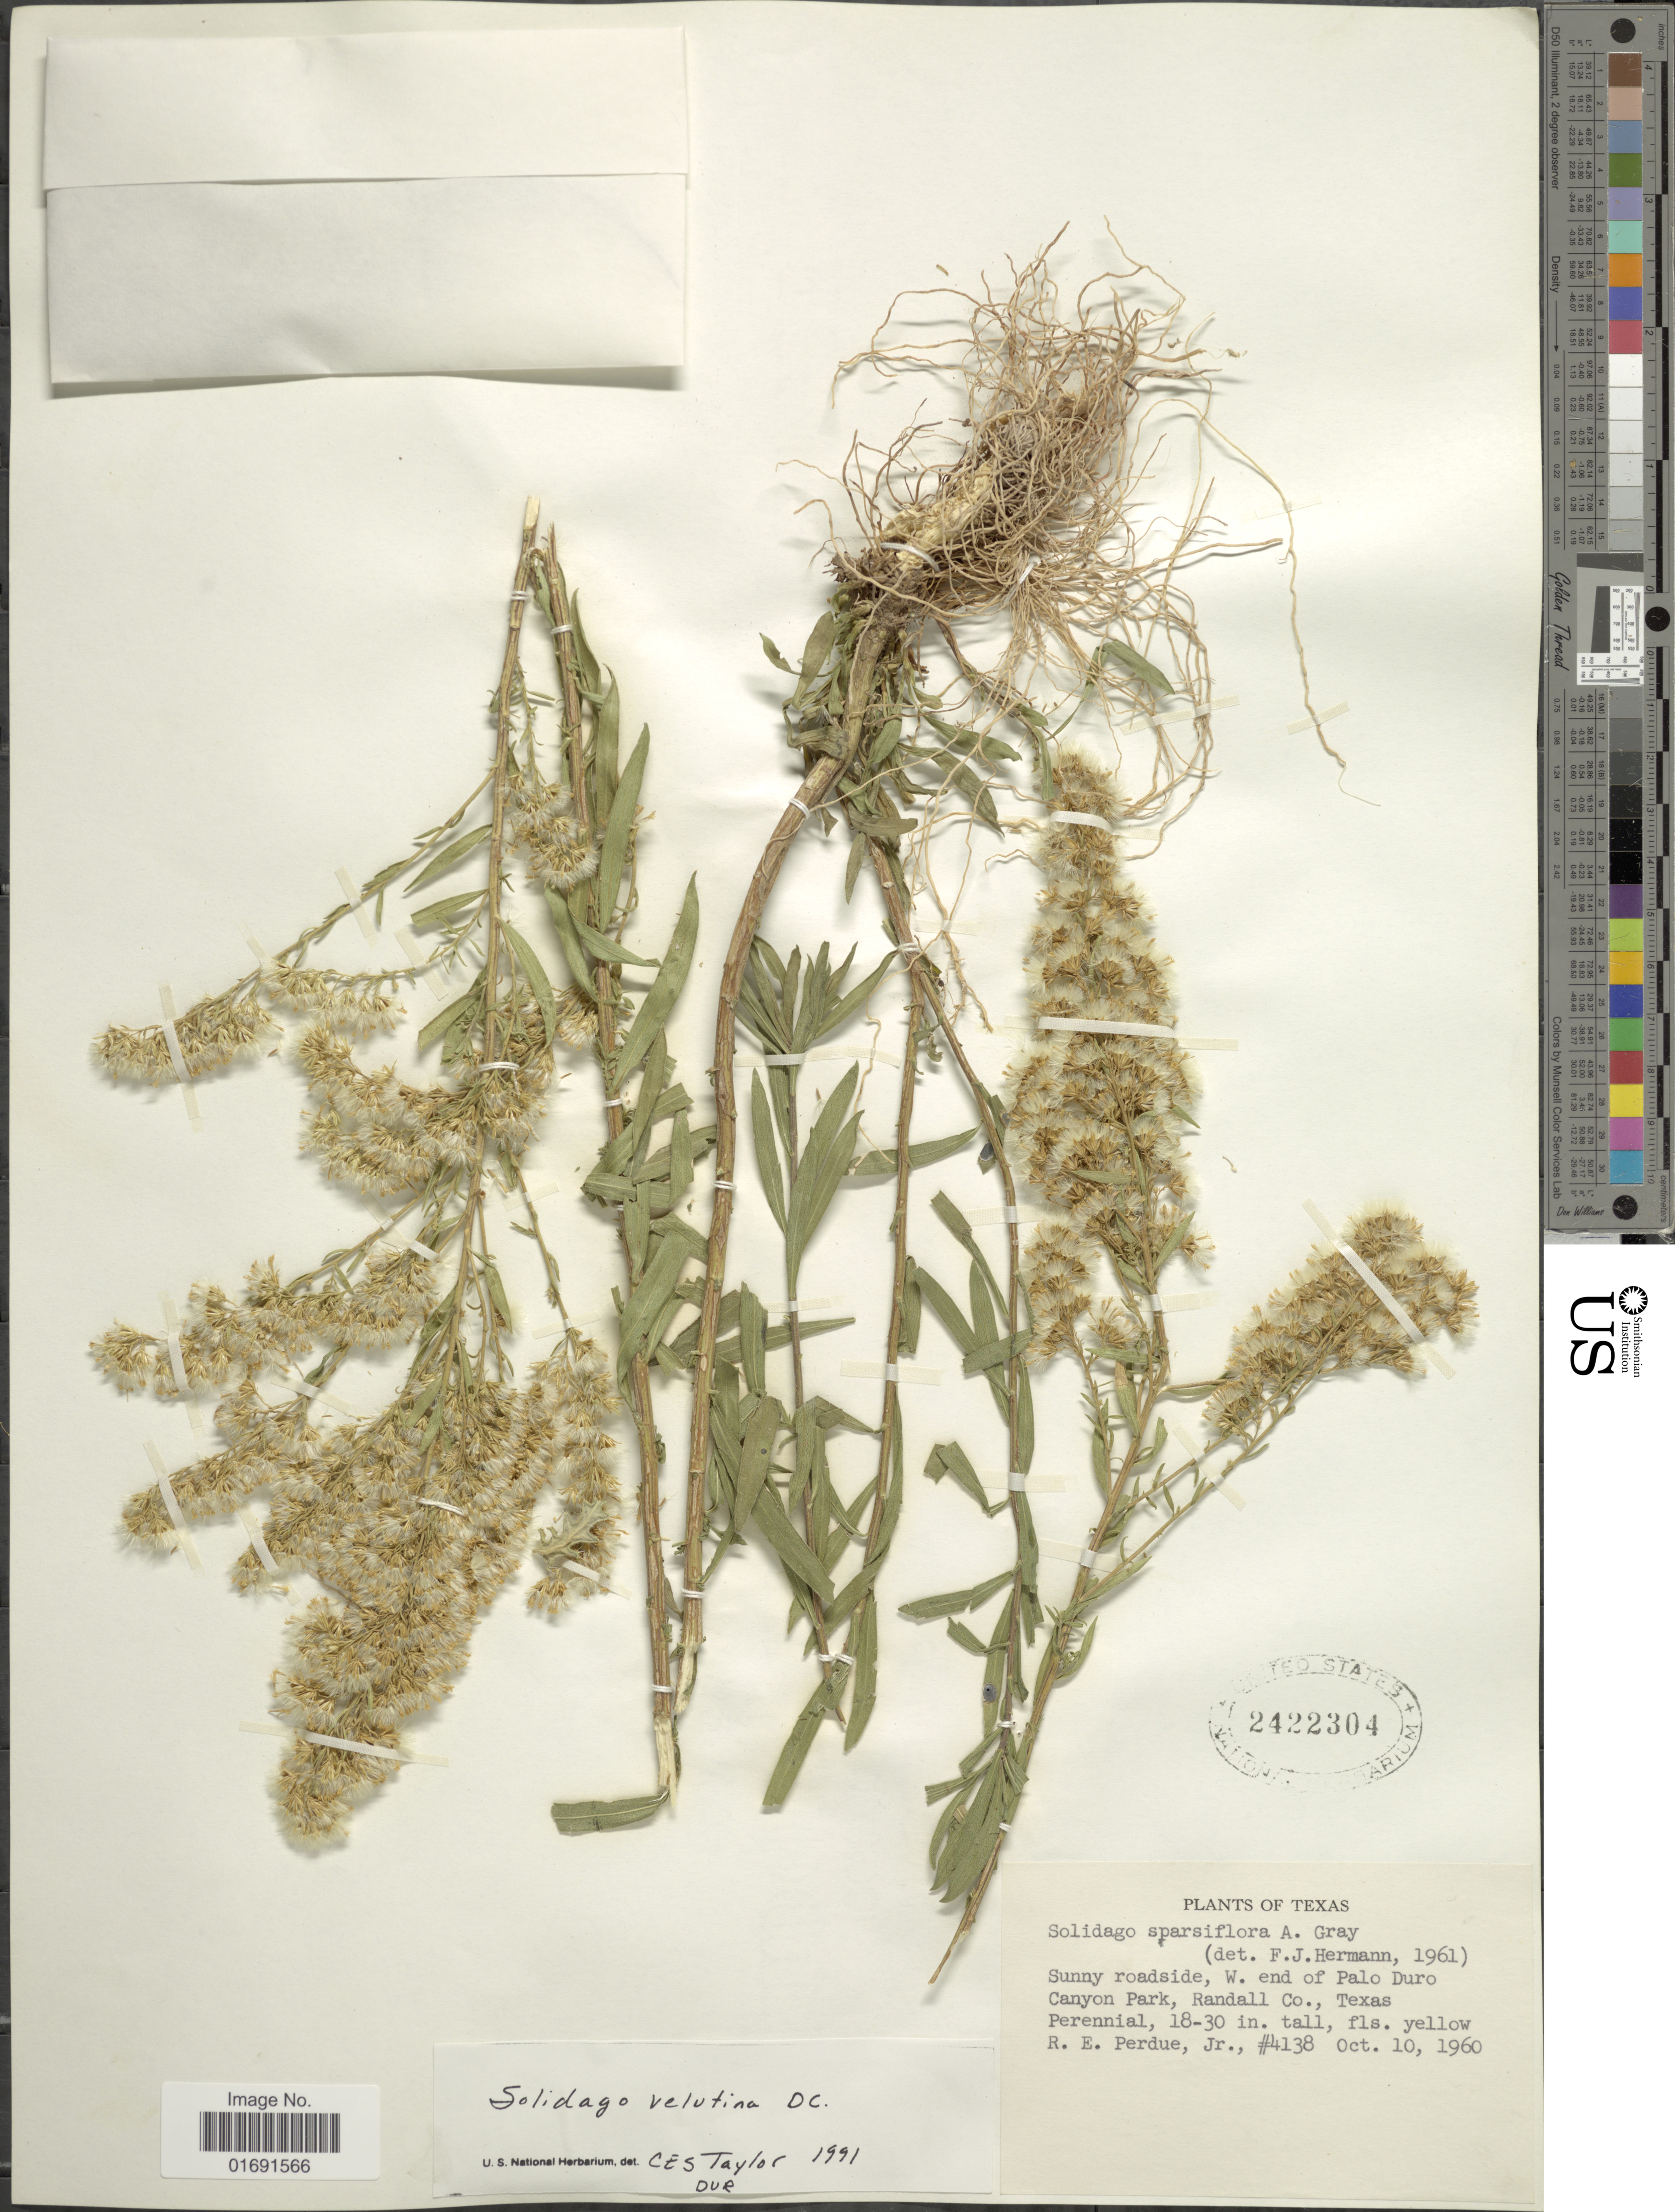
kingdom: Plantae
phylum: Tracheophyta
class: Magnoliopsida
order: Asterales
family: Asteraceae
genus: Solidago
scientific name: Solidago velutina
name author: DC.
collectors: R. E. Perdue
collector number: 4138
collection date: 1960-10-10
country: United States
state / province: Texas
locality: Sunny roadsides, W. end of Palo Duro Canyon Park, Randall Co.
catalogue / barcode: US 2422304